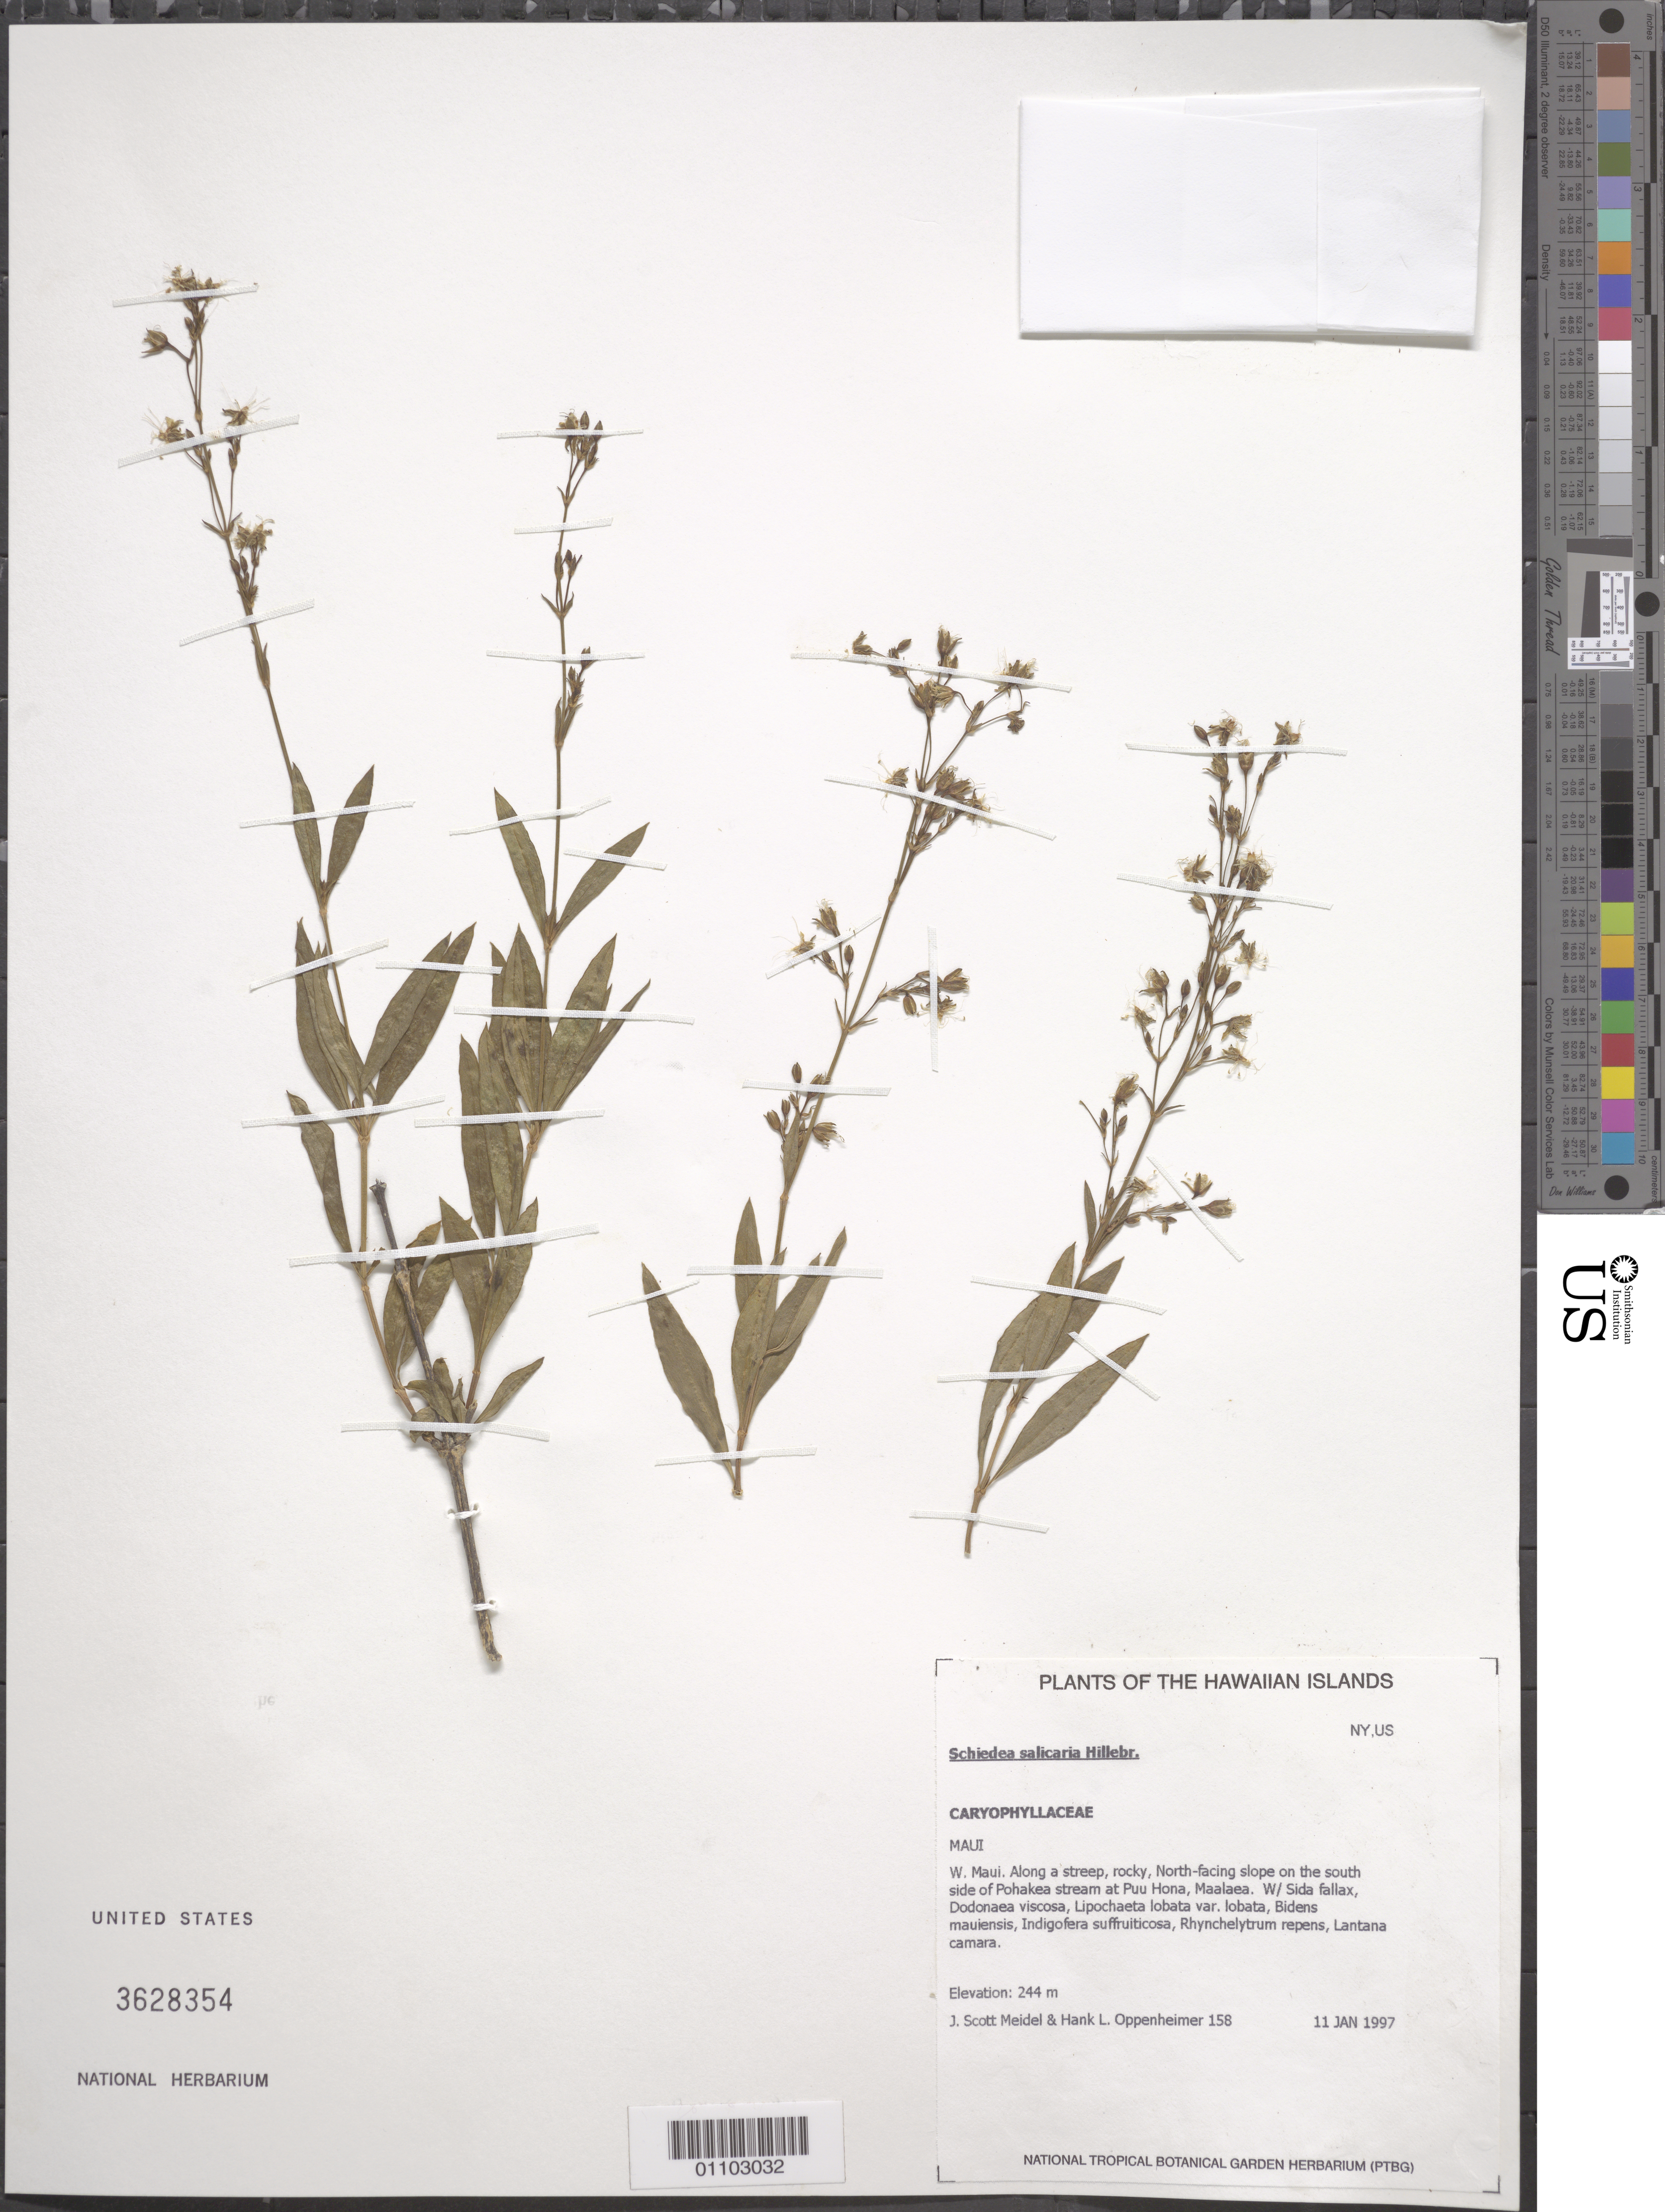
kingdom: Plantae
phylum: Tracheophyta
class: Magnoliopsida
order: Caryophyllales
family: Caryophyllaceae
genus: Schiedea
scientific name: Schiedea salicaria x S. verticillata F. Br. in Christoph. & Caum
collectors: S. Meidel & H. L. Oppenheimer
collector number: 158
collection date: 1997-01-11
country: United States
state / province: Hawaii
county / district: Maui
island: Maui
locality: W. Maui, along a streep, rocky, North- facing slope on the south side of Pohakea stream at Puu Hona, Maalaea.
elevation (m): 244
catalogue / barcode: US 3628354